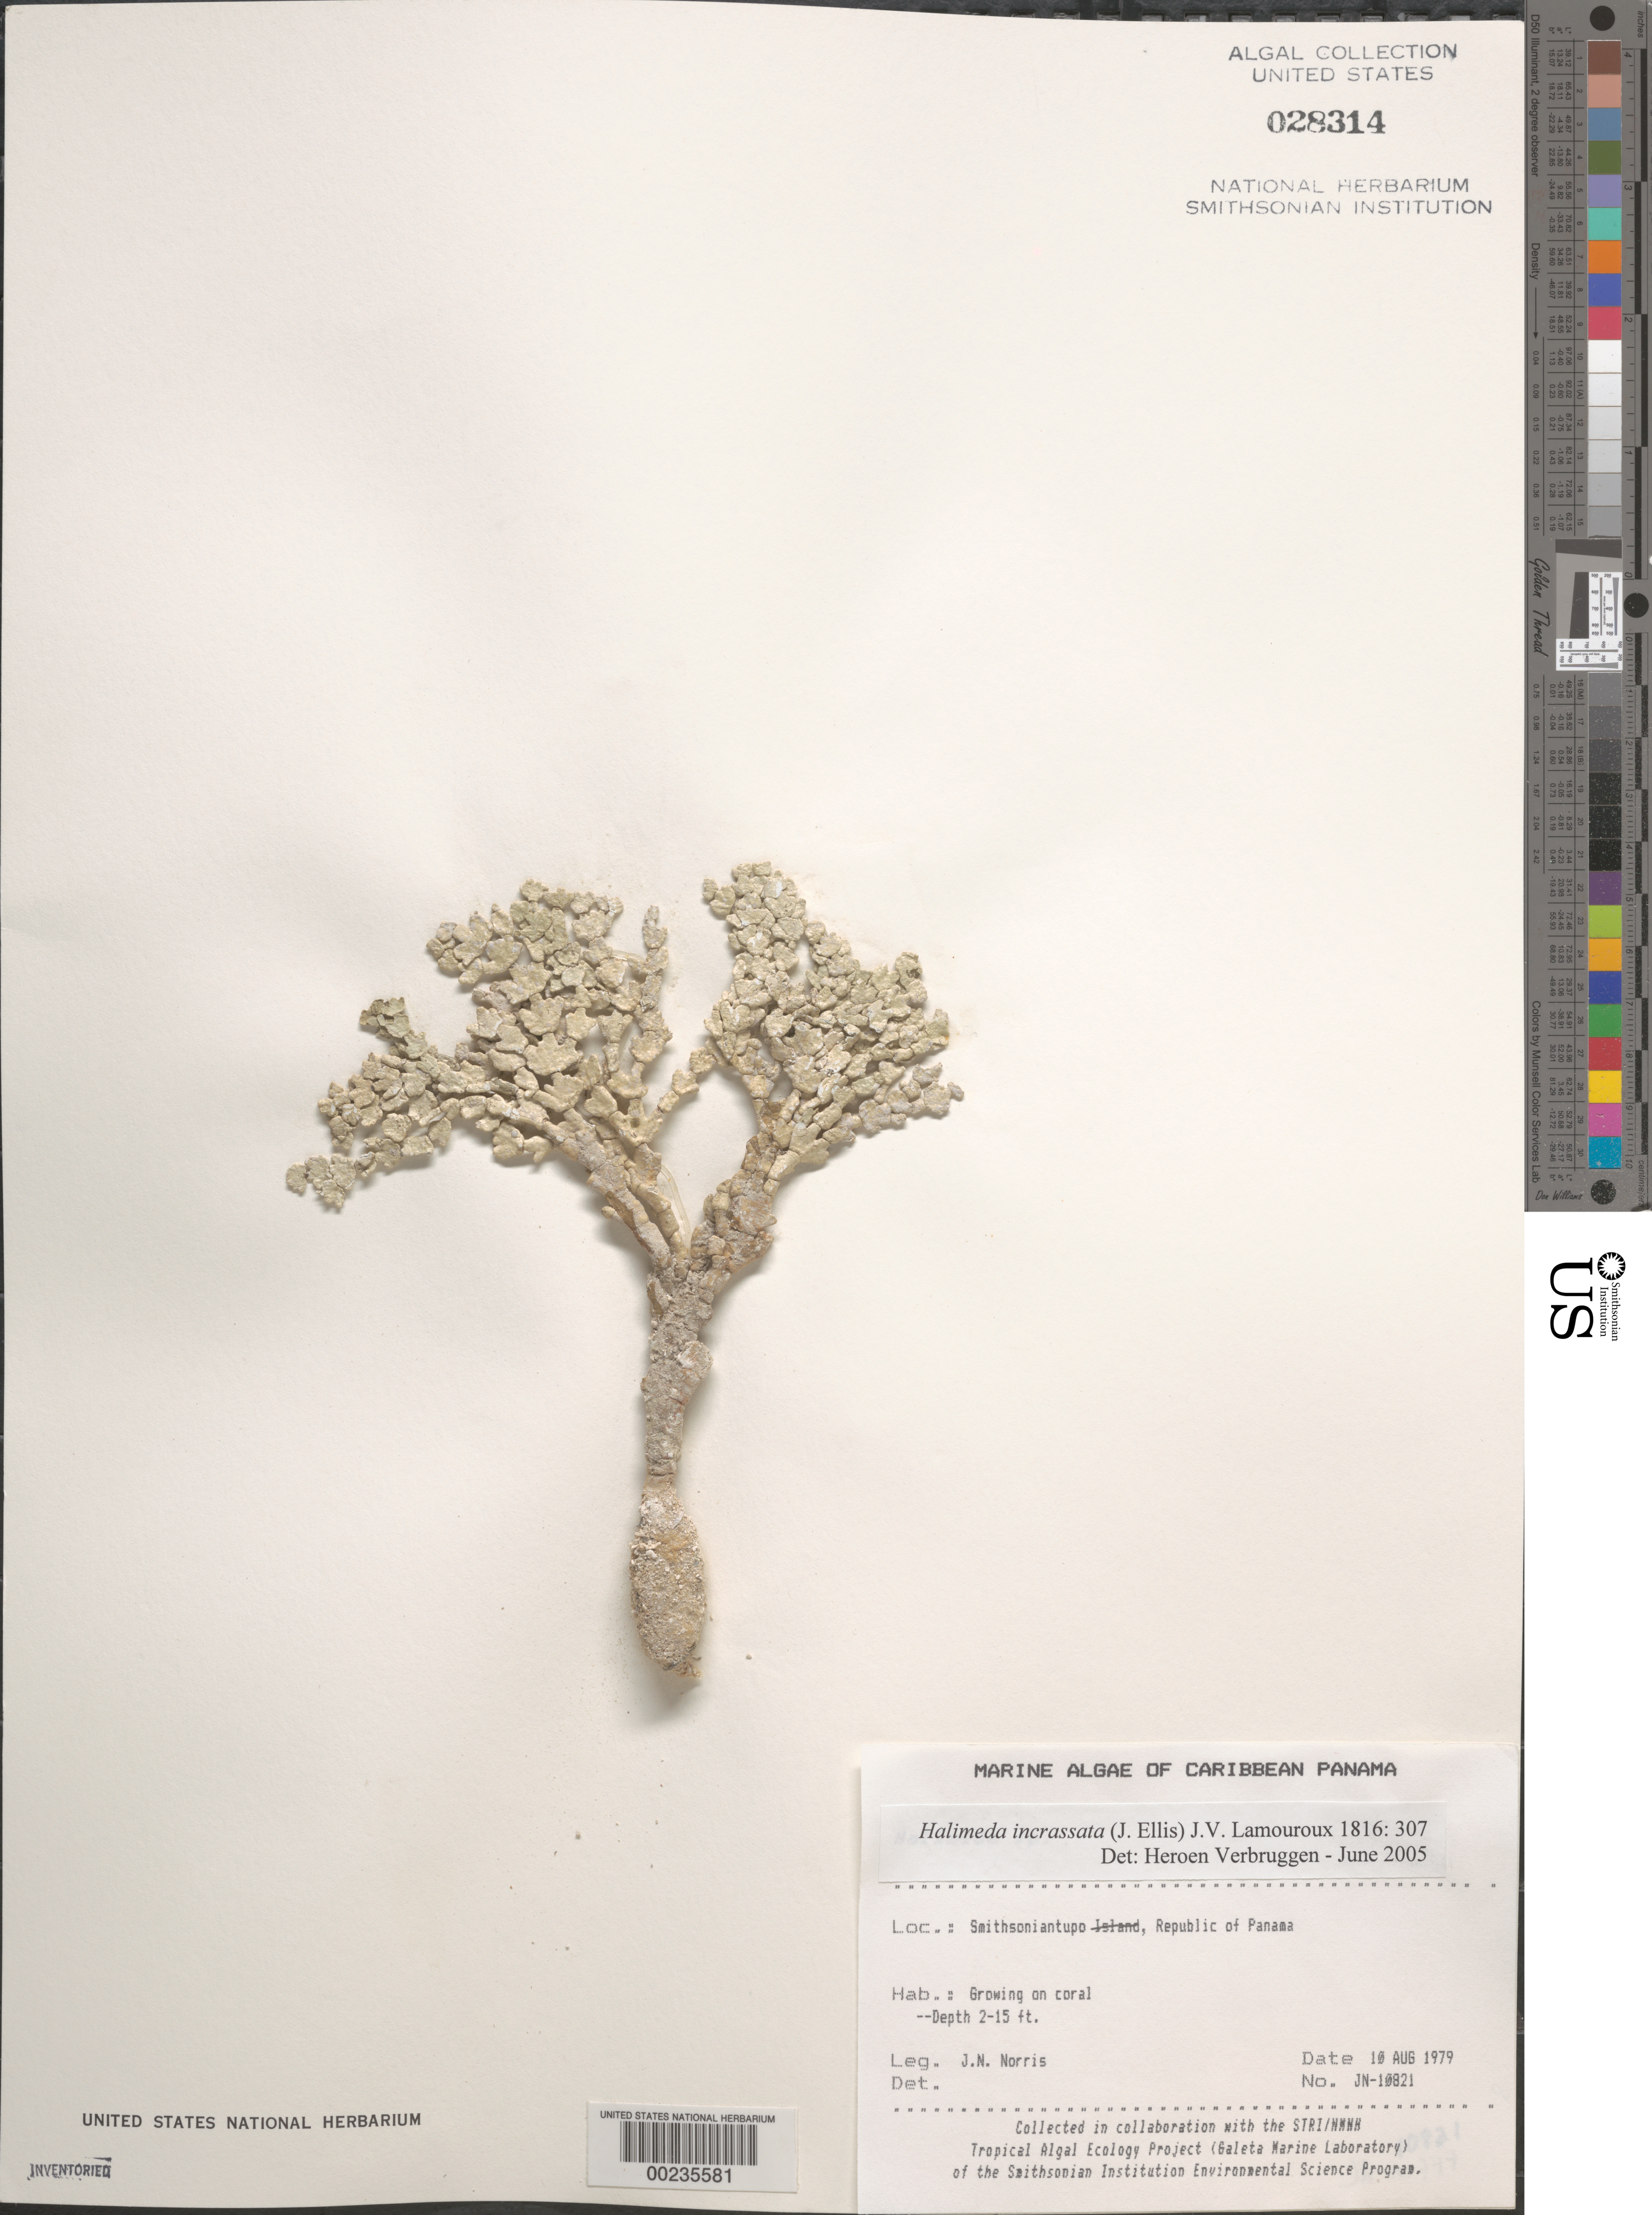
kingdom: Plantae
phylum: Chlorophyta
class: Ulvophyceae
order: Bryopsidales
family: Halimedaceae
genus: Halimeda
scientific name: Halimeda incrassata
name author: (J. Ellis) J.V.Lamouroux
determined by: Verbruggen, H.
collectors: J. N. Norris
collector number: JN-10821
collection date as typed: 10 Aug 1979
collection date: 1979-08-10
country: Panama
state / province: Kuna Yala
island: Smithsoniantupo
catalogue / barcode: US 28314